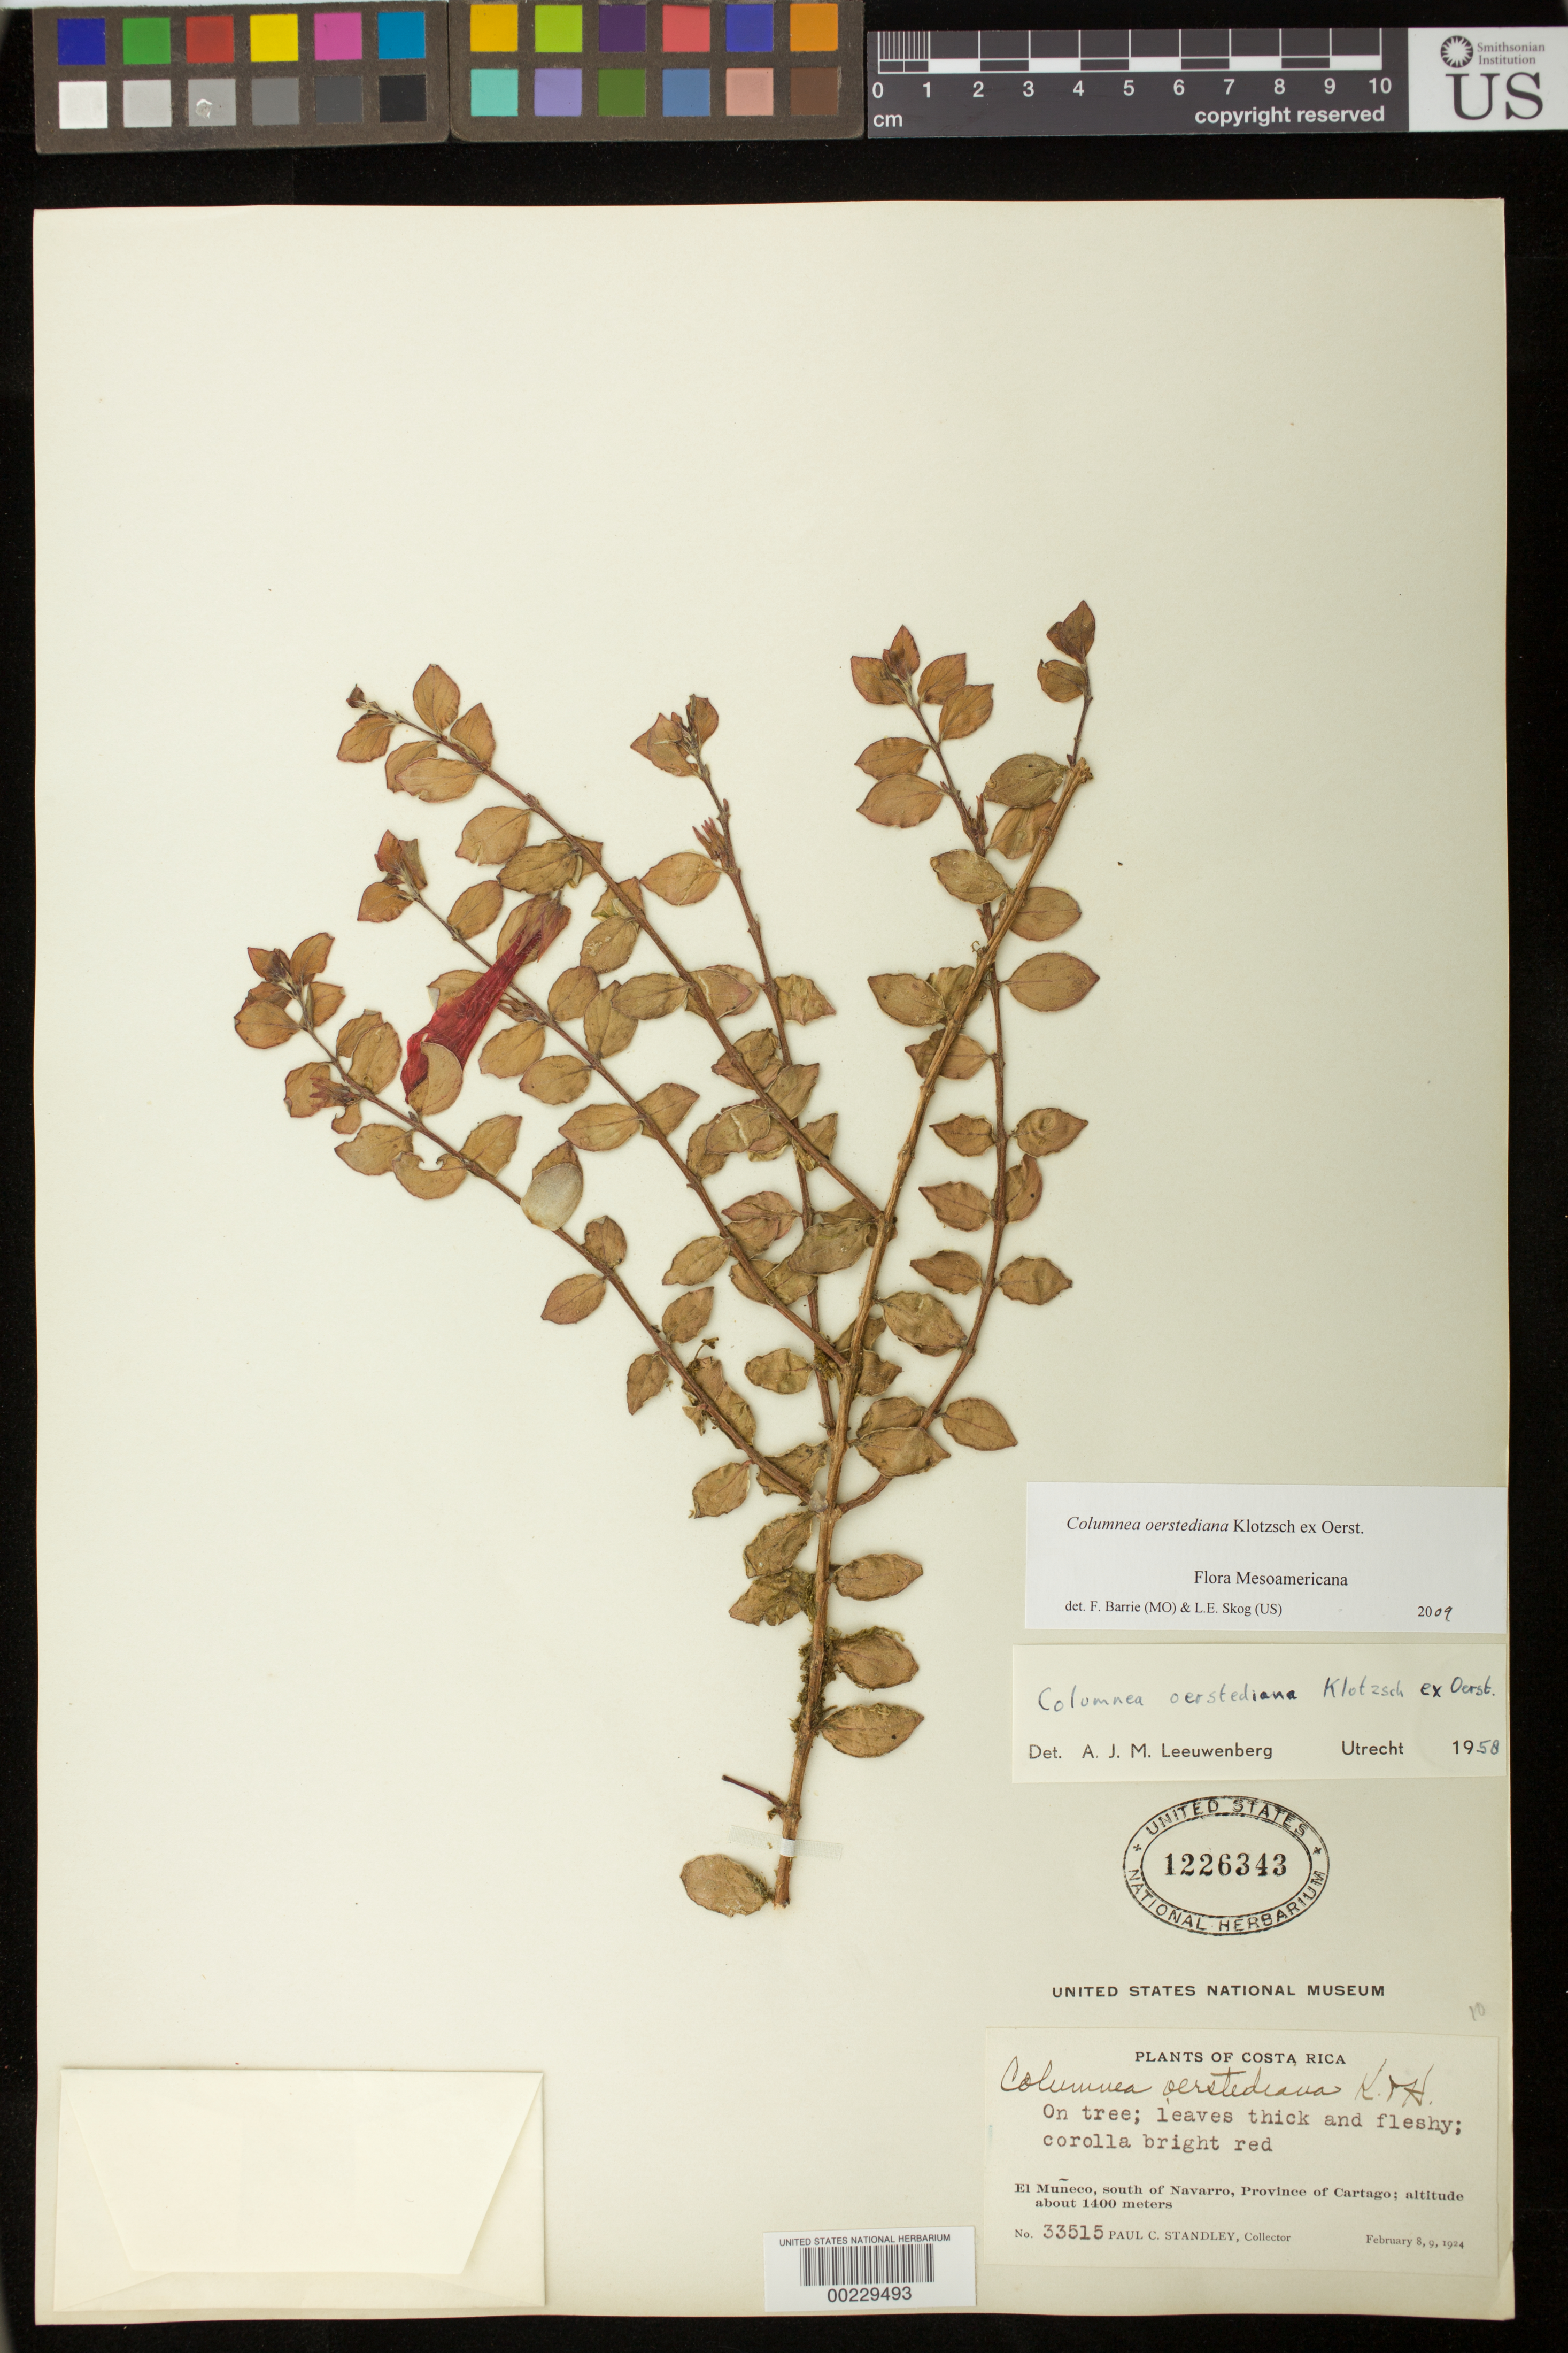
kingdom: Plantae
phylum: Tracheophyta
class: Magnoliopsida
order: Lamiales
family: Gesneriaceae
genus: Columnea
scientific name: Columnea oerstediana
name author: Klotzsch ex Oerst.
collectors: P. C. Standley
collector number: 33515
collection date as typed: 8-9 Feb 1924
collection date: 1924-02-08/1924-02-09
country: Costa Rica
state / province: Cartago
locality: El Muneco, S of Navarro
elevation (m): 1400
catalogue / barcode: US 1226343